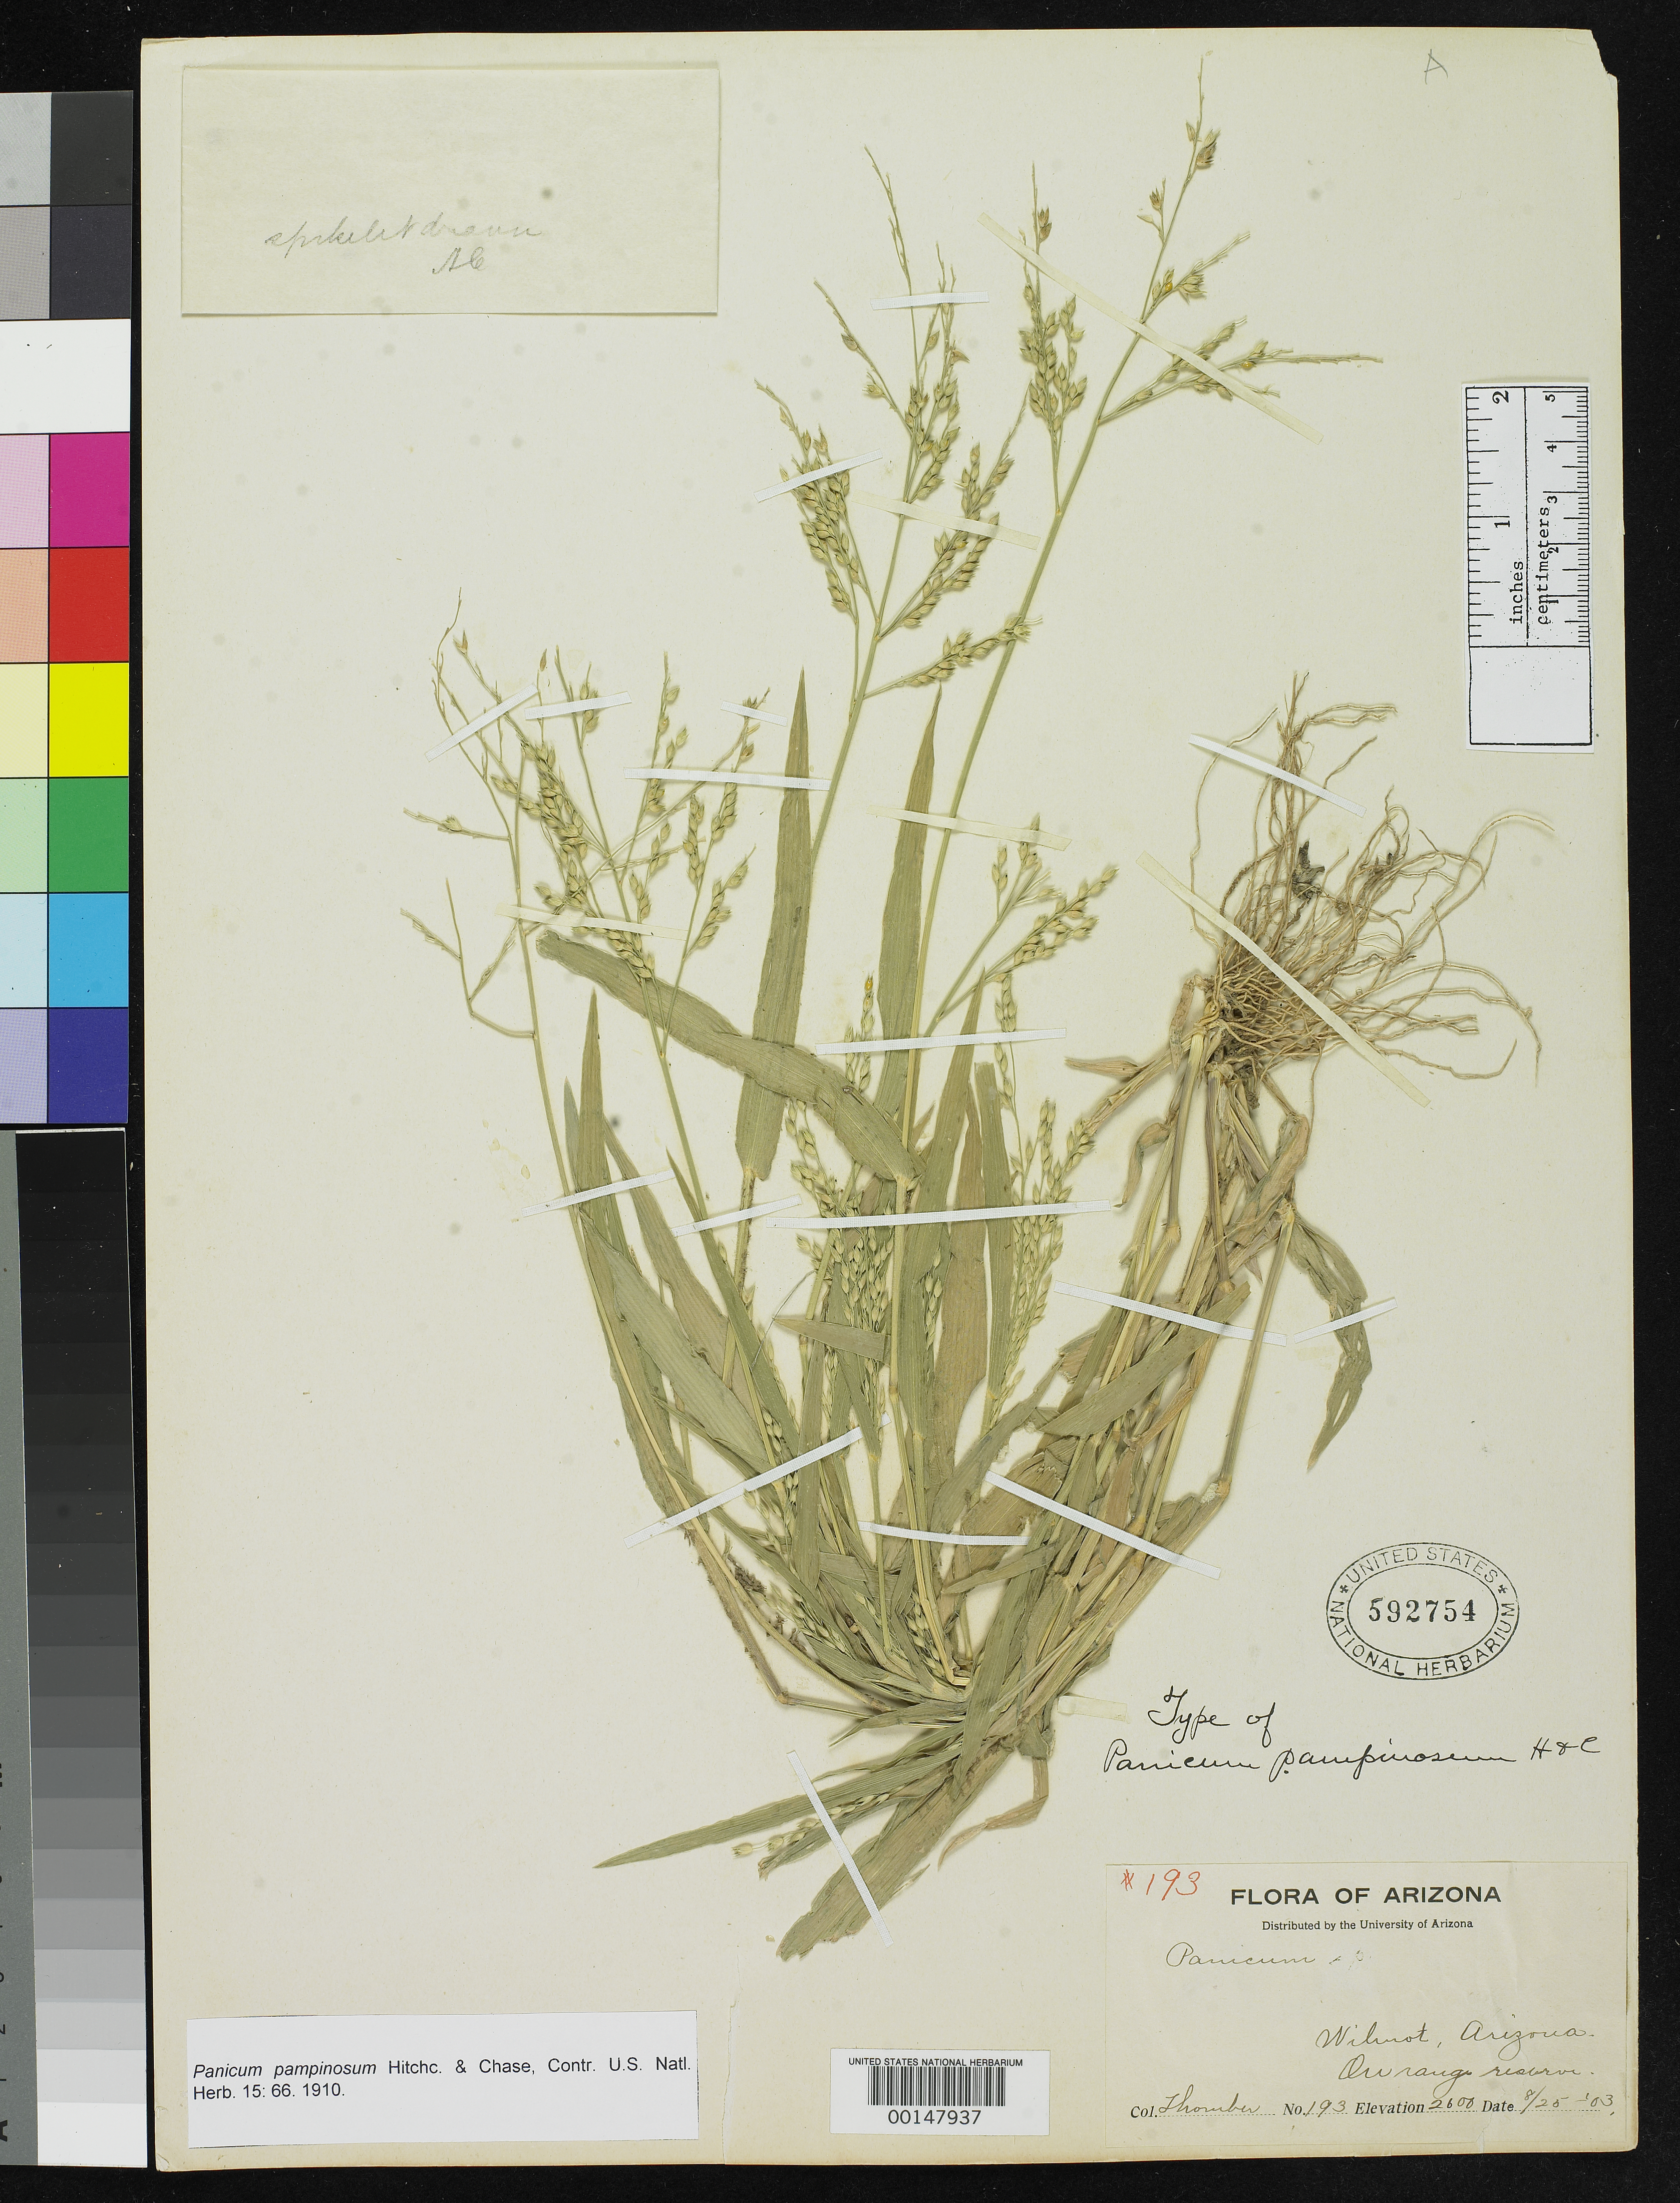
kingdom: Plantae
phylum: Tracheophyta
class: Liliopsida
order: Poales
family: Poaceae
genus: Panicum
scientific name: Panicum pampinosum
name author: Hitchc. & Chase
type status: Holotype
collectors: J. Thornber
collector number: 193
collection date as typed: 25 Aug 1903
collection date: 1903-08-25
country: United States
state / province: Arizona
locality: Wilinot.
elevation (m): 792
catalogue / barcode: US 592754